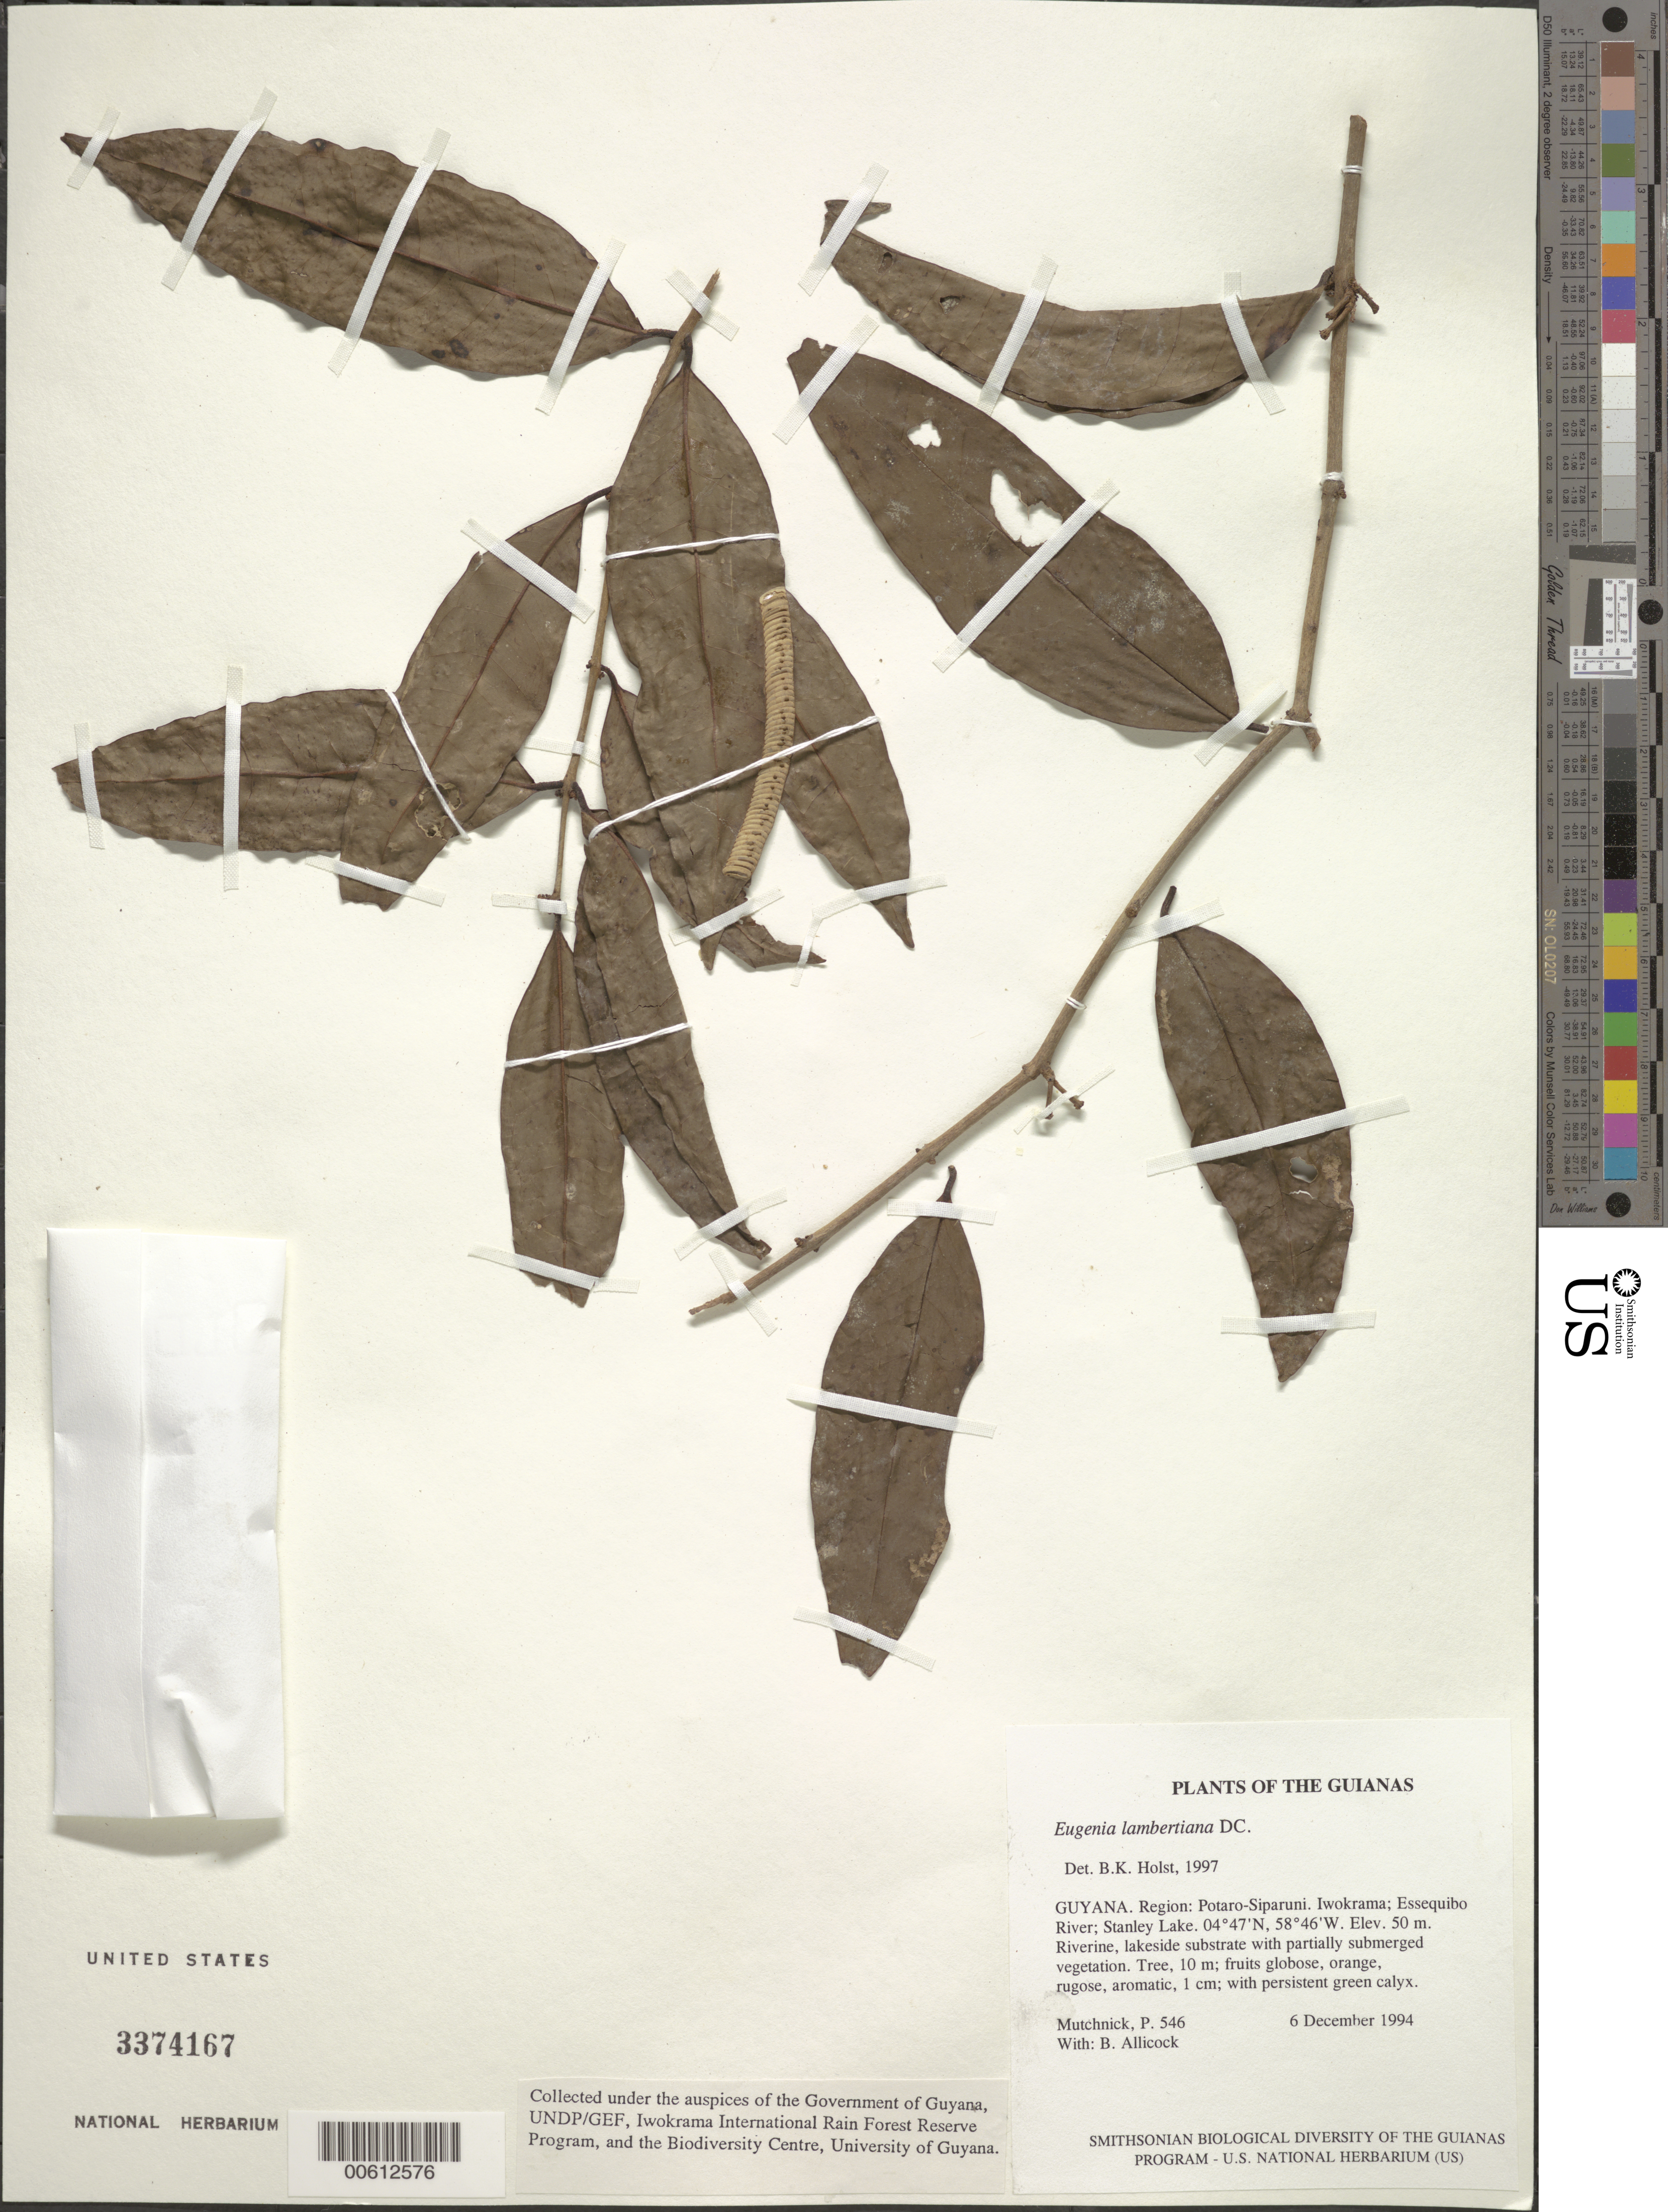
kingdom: Plantae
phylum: Tracheophyta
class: Magnoliopsida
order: Myrtales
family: Myrtaceae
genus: Eugenia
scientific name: Eugenia lambertiana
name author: DC.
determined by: Holst, Bruce K.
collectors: P. Mutchnick & B. Allicock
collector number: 546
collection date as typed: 6 December 1994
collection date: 1994-12-06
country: Guyana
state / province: Potaro-Siparuni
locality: Iwokrama; Essequibo River; Stanley Lake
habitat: Riverine, lakeside substrate with partially submerged vegetation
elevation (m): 50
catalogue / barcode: US 3374167